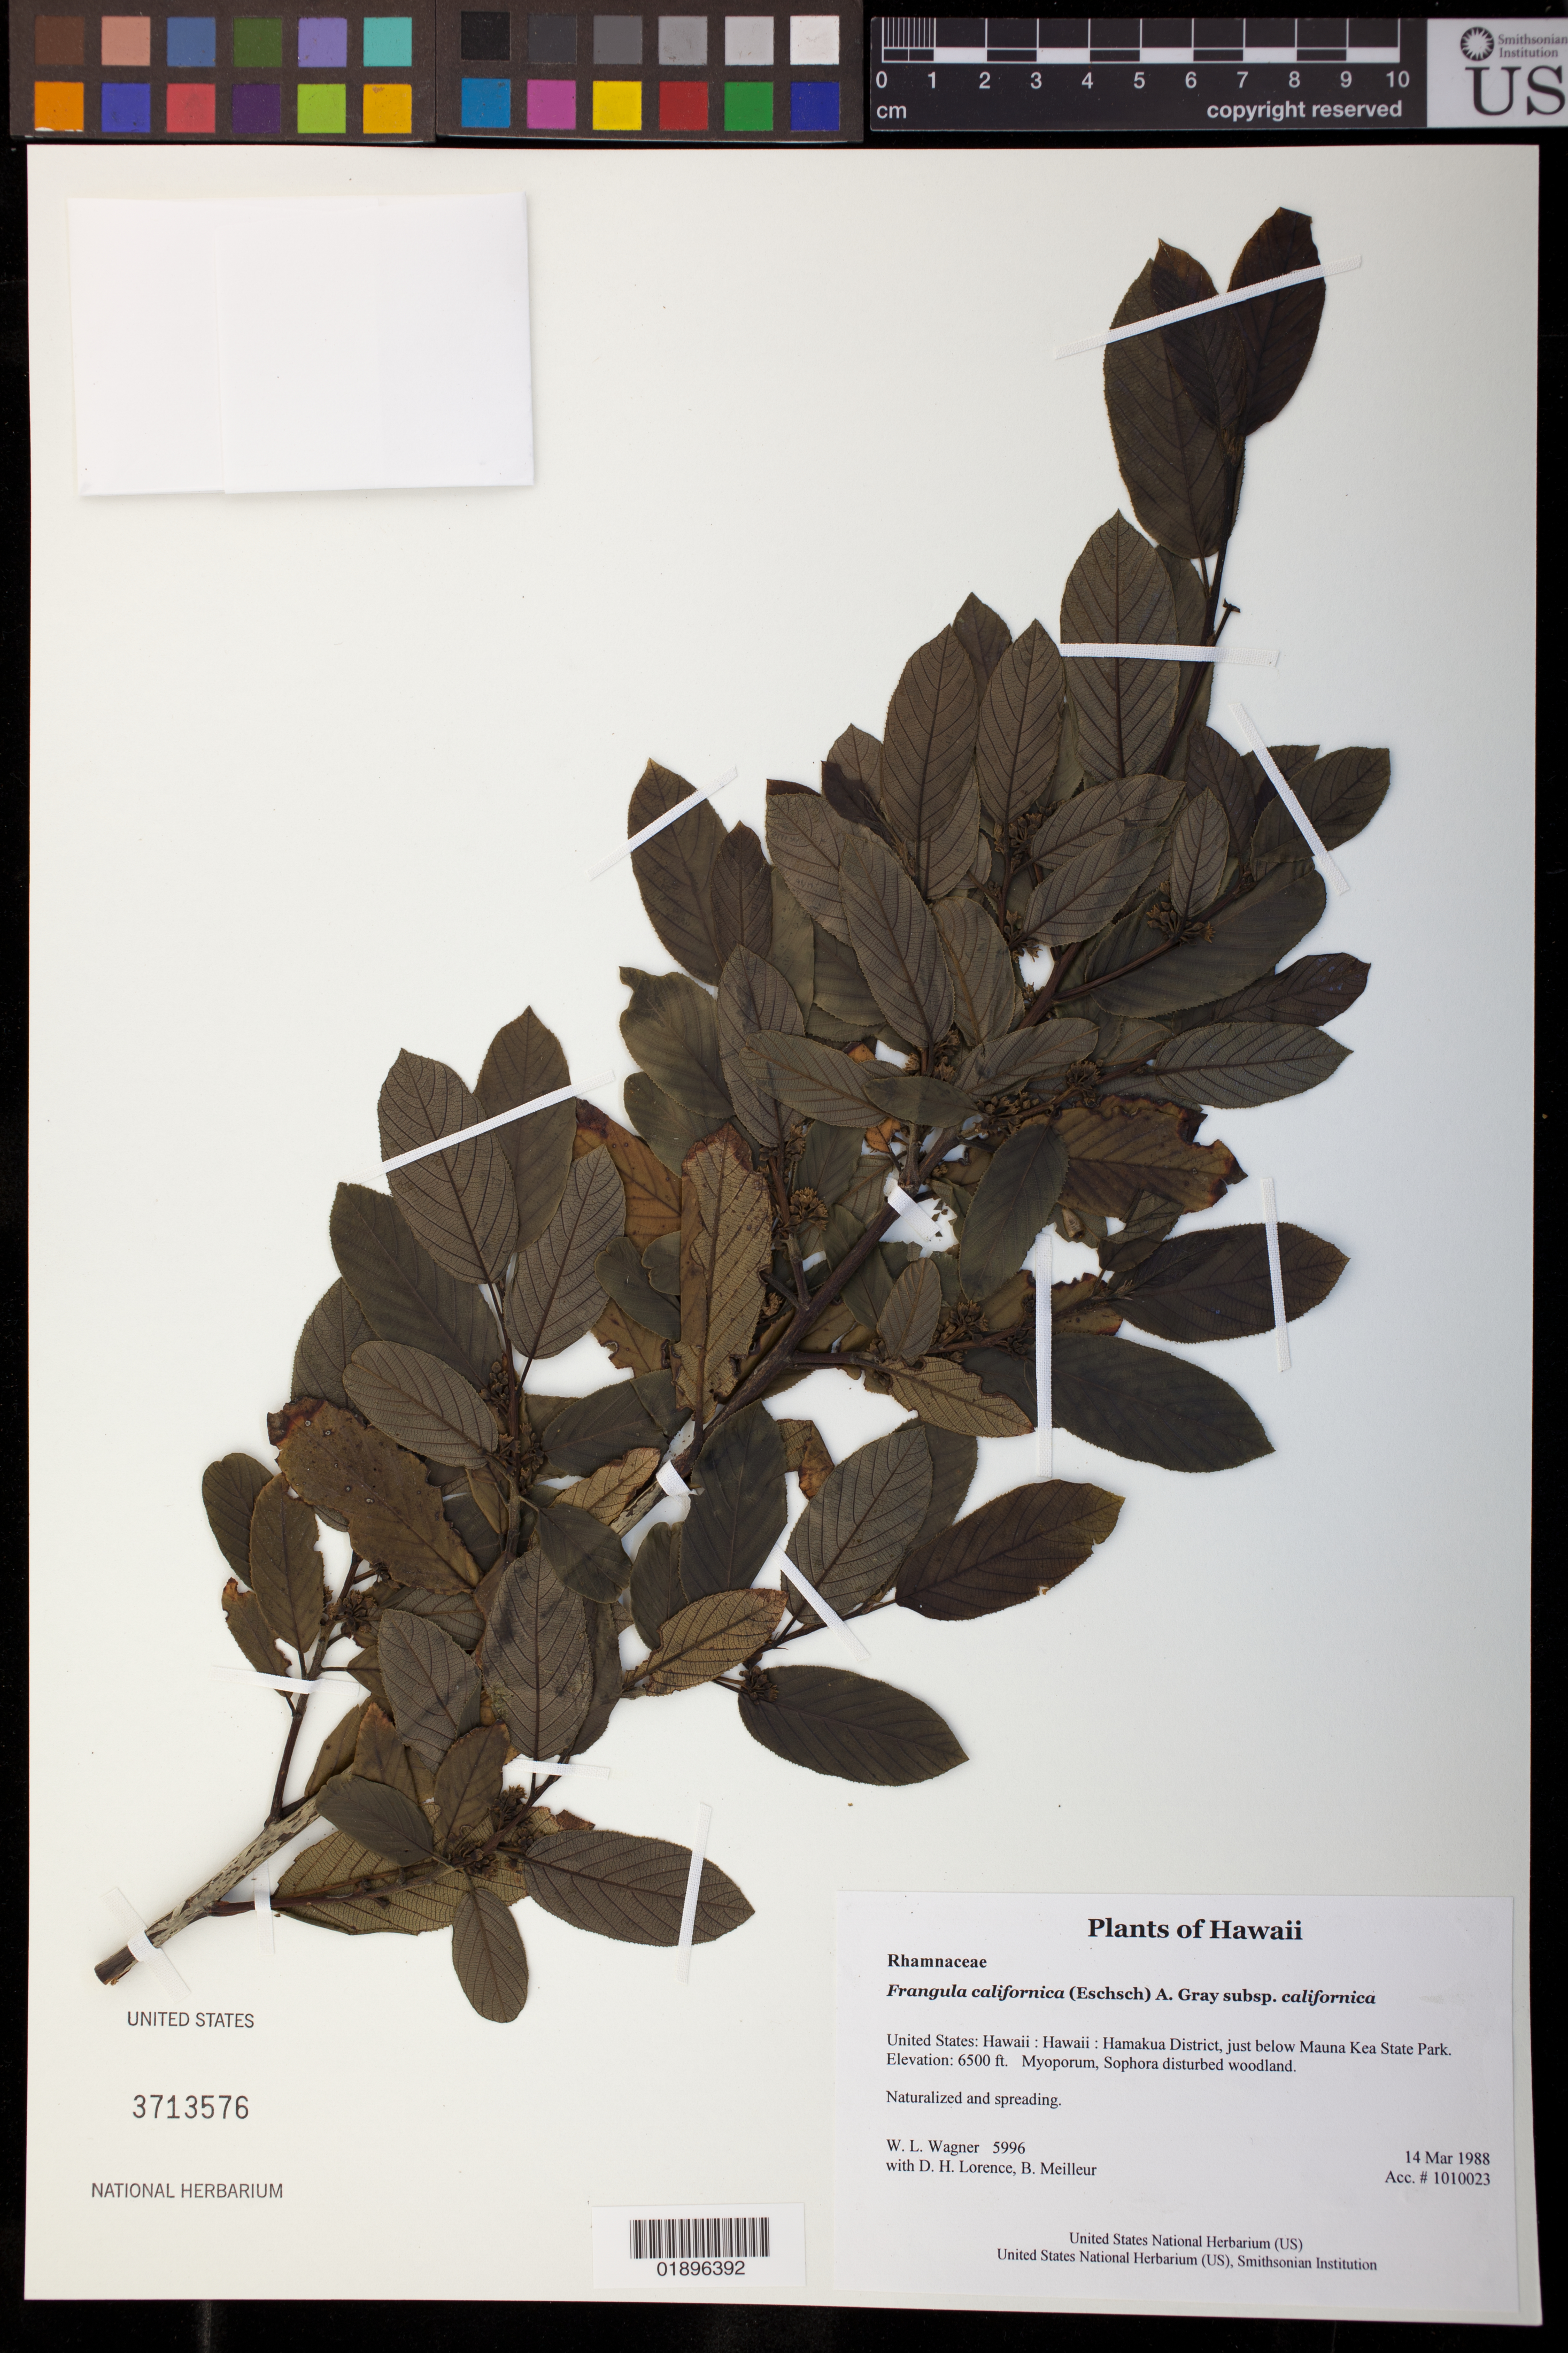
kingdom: Plantae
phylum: Tracheophyta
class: Magnoliopsida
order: Rosales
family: Rhamnaceae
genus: Frangula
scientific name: Frangula californica subsp. californica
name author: (Eschsch.) A. Gray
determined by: Wagner, W. L., (BOT), Smithsonian Institution - National Museum of Natural History (UNITED STATES)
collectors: W. L. Wagner, D. Lorence & B. Meilleur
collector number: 5996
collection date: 1988-03-14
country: United States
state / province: Hawaii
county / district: Hawaii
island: Hawaii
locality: Hamakua District, just below Mauna Kea State Park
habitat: Disturbed woodland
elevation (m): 1981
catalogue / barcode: US 3713576